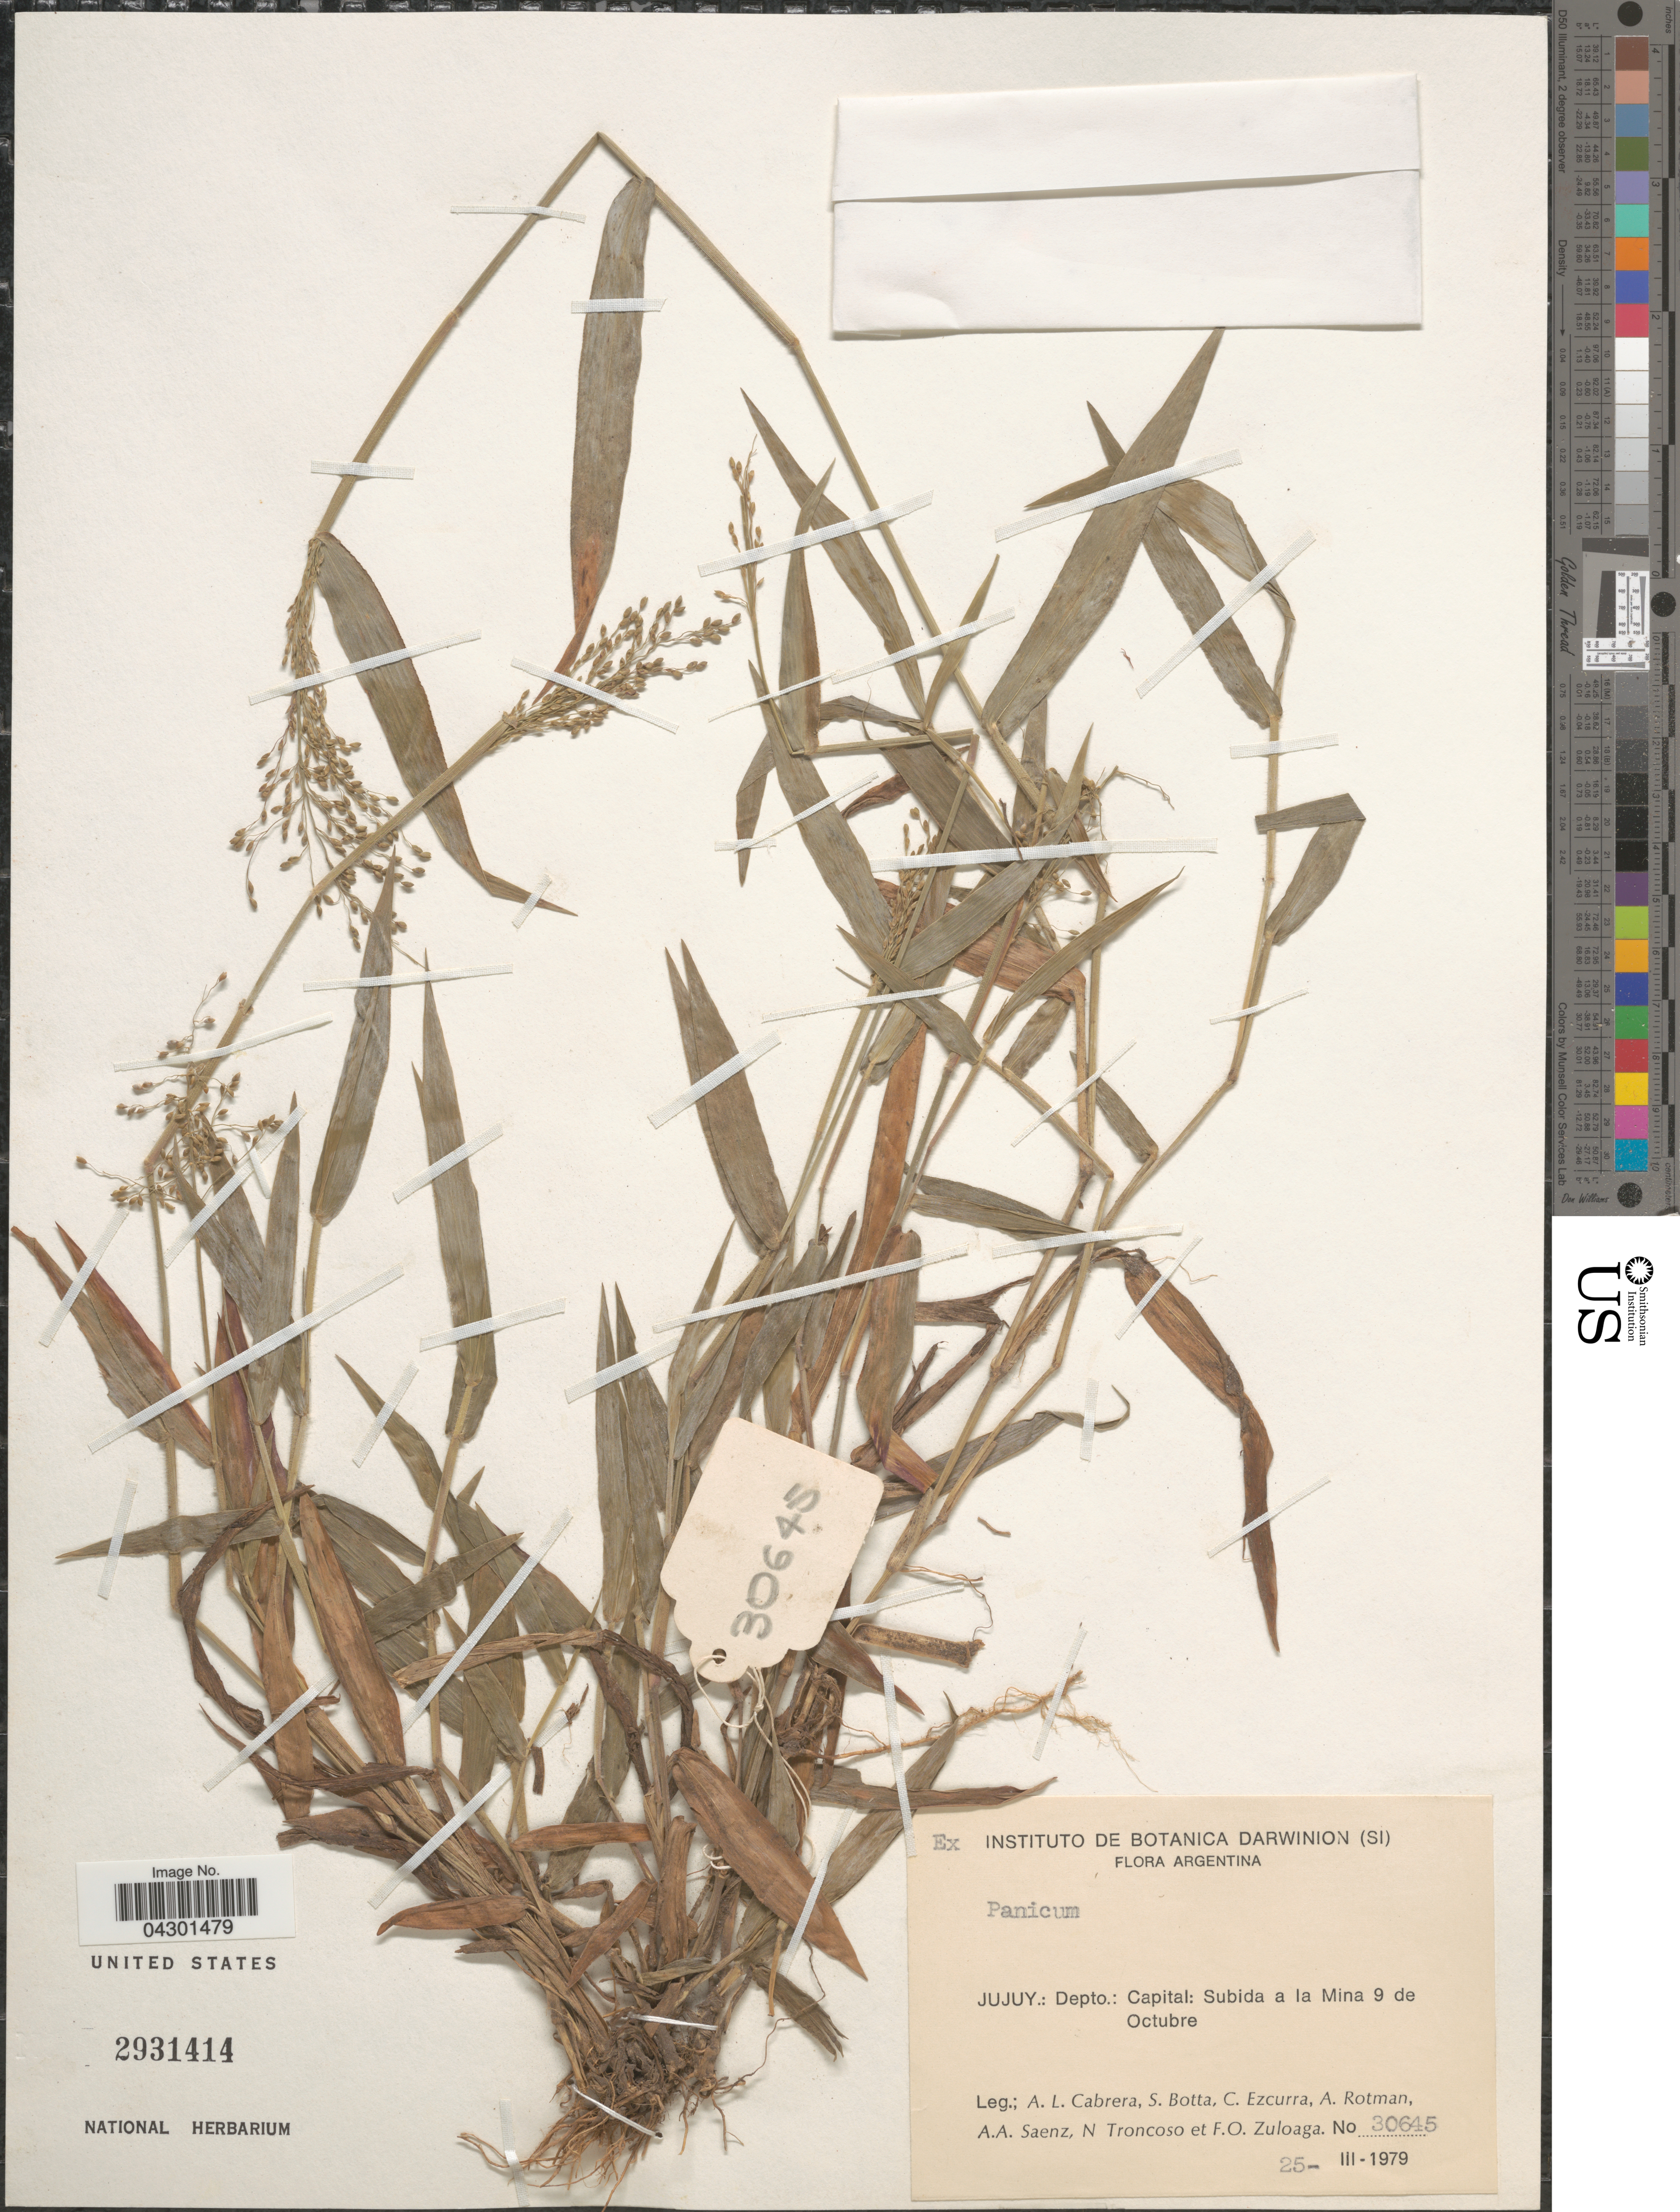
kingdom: Plantae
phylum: Tracheophyta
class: Liliopsida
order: Poales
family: Poaceae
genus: Panicum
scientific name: Panicum sp.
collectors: A. L. Cabrera, S. Botta, C. Ezcurra, A. D. Rotman & et al.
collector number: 30645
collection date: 1979-03-25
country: Argentina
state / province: Jujuy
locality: Depto.: Capital: Subida a la Mina 9 de Octubre.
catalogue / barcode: US 2931414